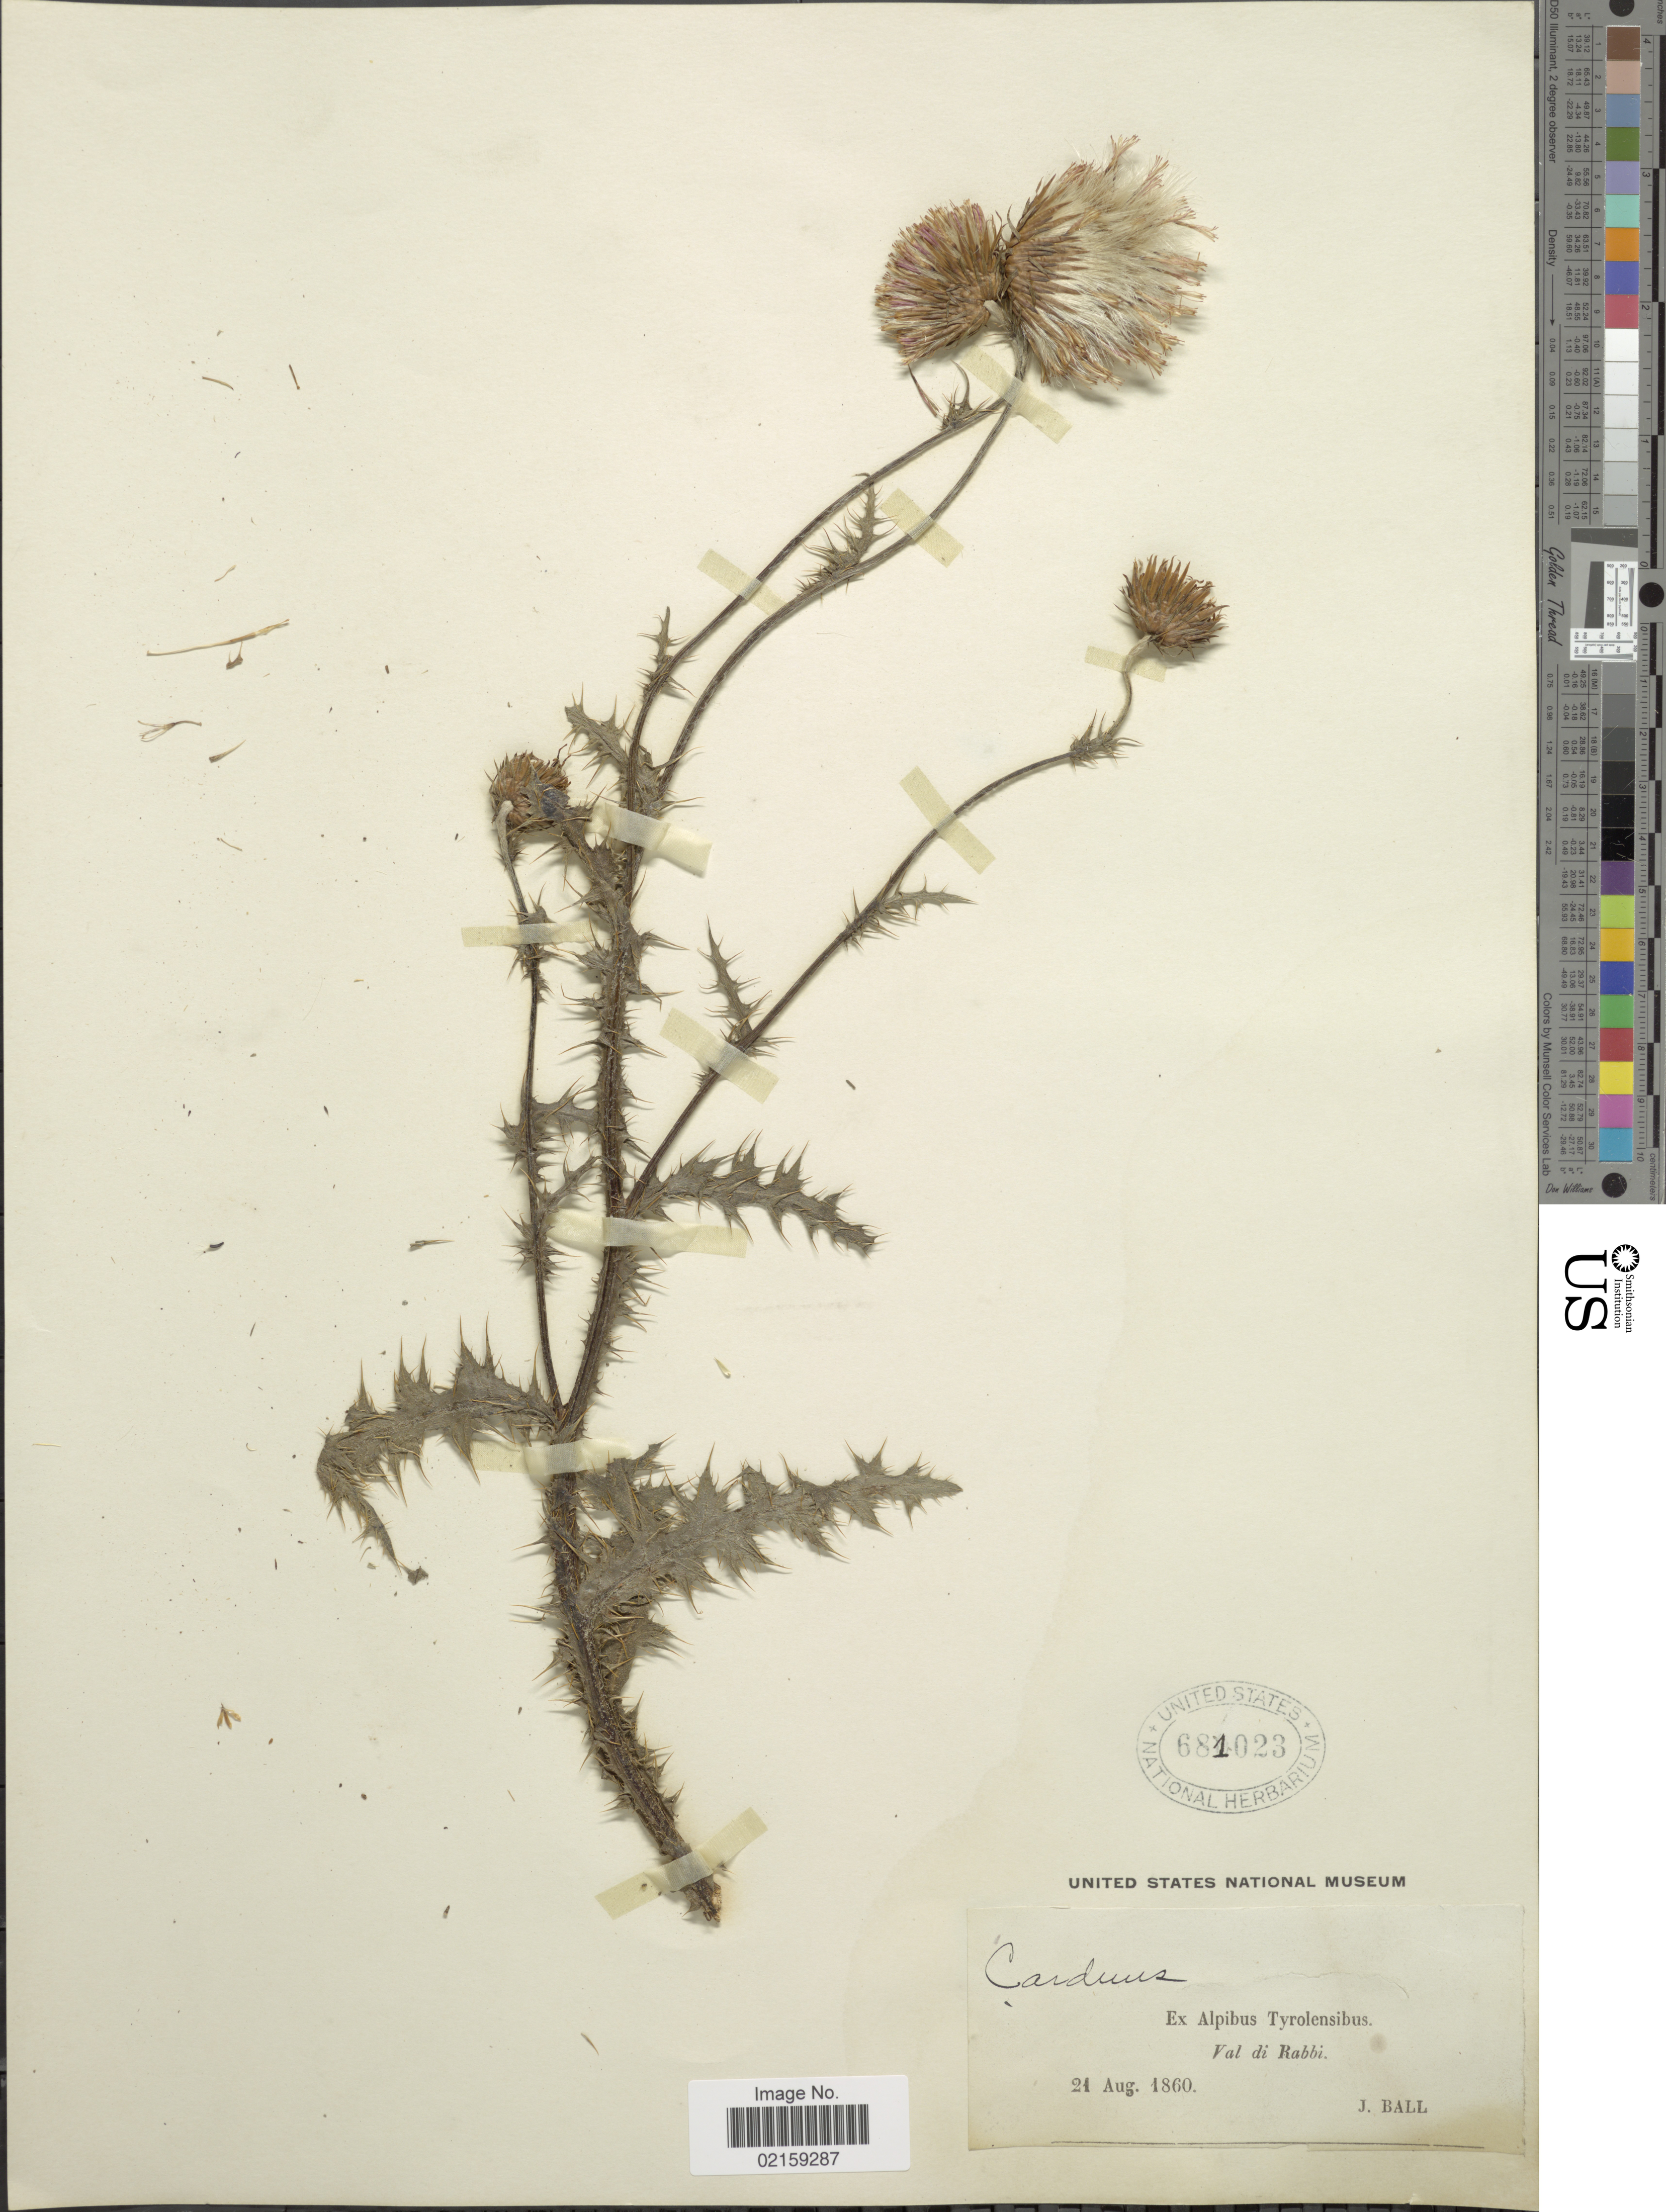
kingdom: Plantae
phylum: Tracheophyta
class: Magnoliopsida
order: Asterales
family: Asteraceae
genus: Cirsium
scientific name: Cirsium sp.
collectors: J. Ball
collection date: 1860-08-21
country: Austria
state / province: Tirol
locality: Ex Alpibyus Tyrolensibus. Val di Rabbi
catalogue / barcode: US 681023